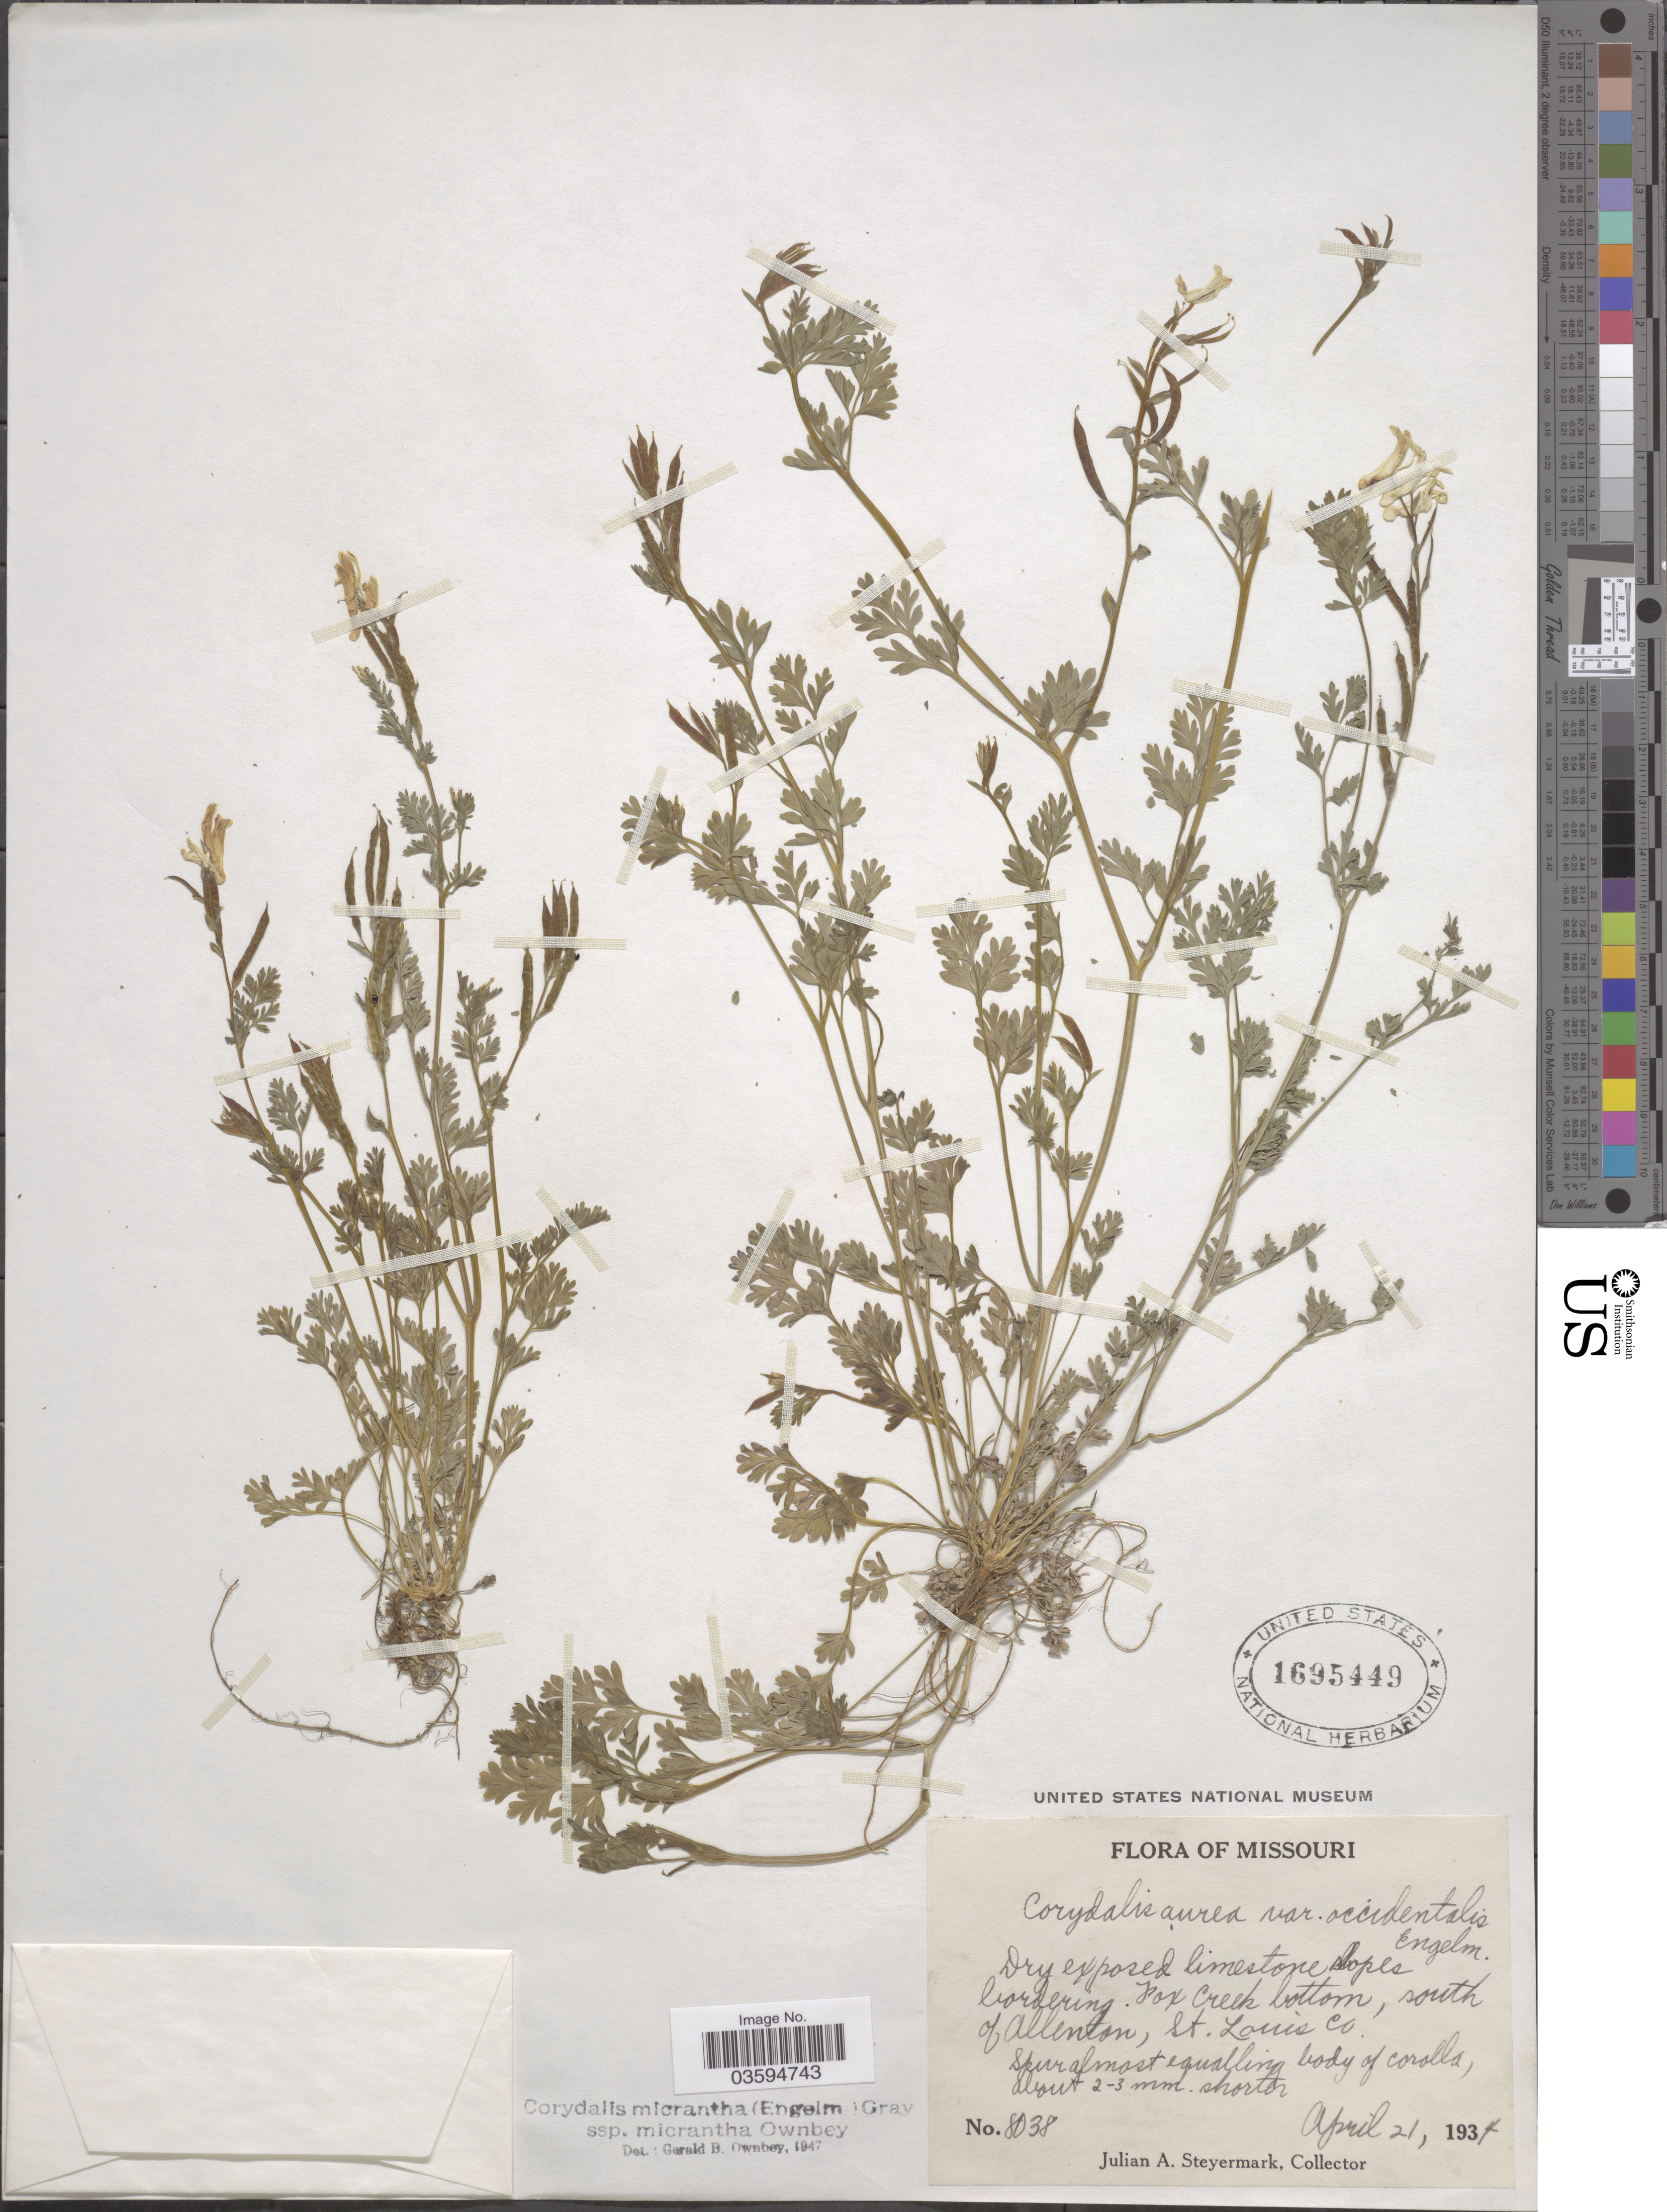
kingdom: Plantae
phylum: Tracheophyta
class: Magnoliopsida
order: Ranunculales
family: Papaveraceae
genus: Corydalis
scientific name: Corydalis micrantha subsp. micrantha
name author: (Engelm. & A. Gray) A. Gray & J.M. Coult.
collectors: J. Steyermark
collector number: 8038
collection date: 1934-04-21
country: United States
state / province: Missouri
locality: Dry exposed limestone slopes bordering Fox Creek bottom, south of Allenton, St. Louis Co.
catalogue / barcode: US 1695449